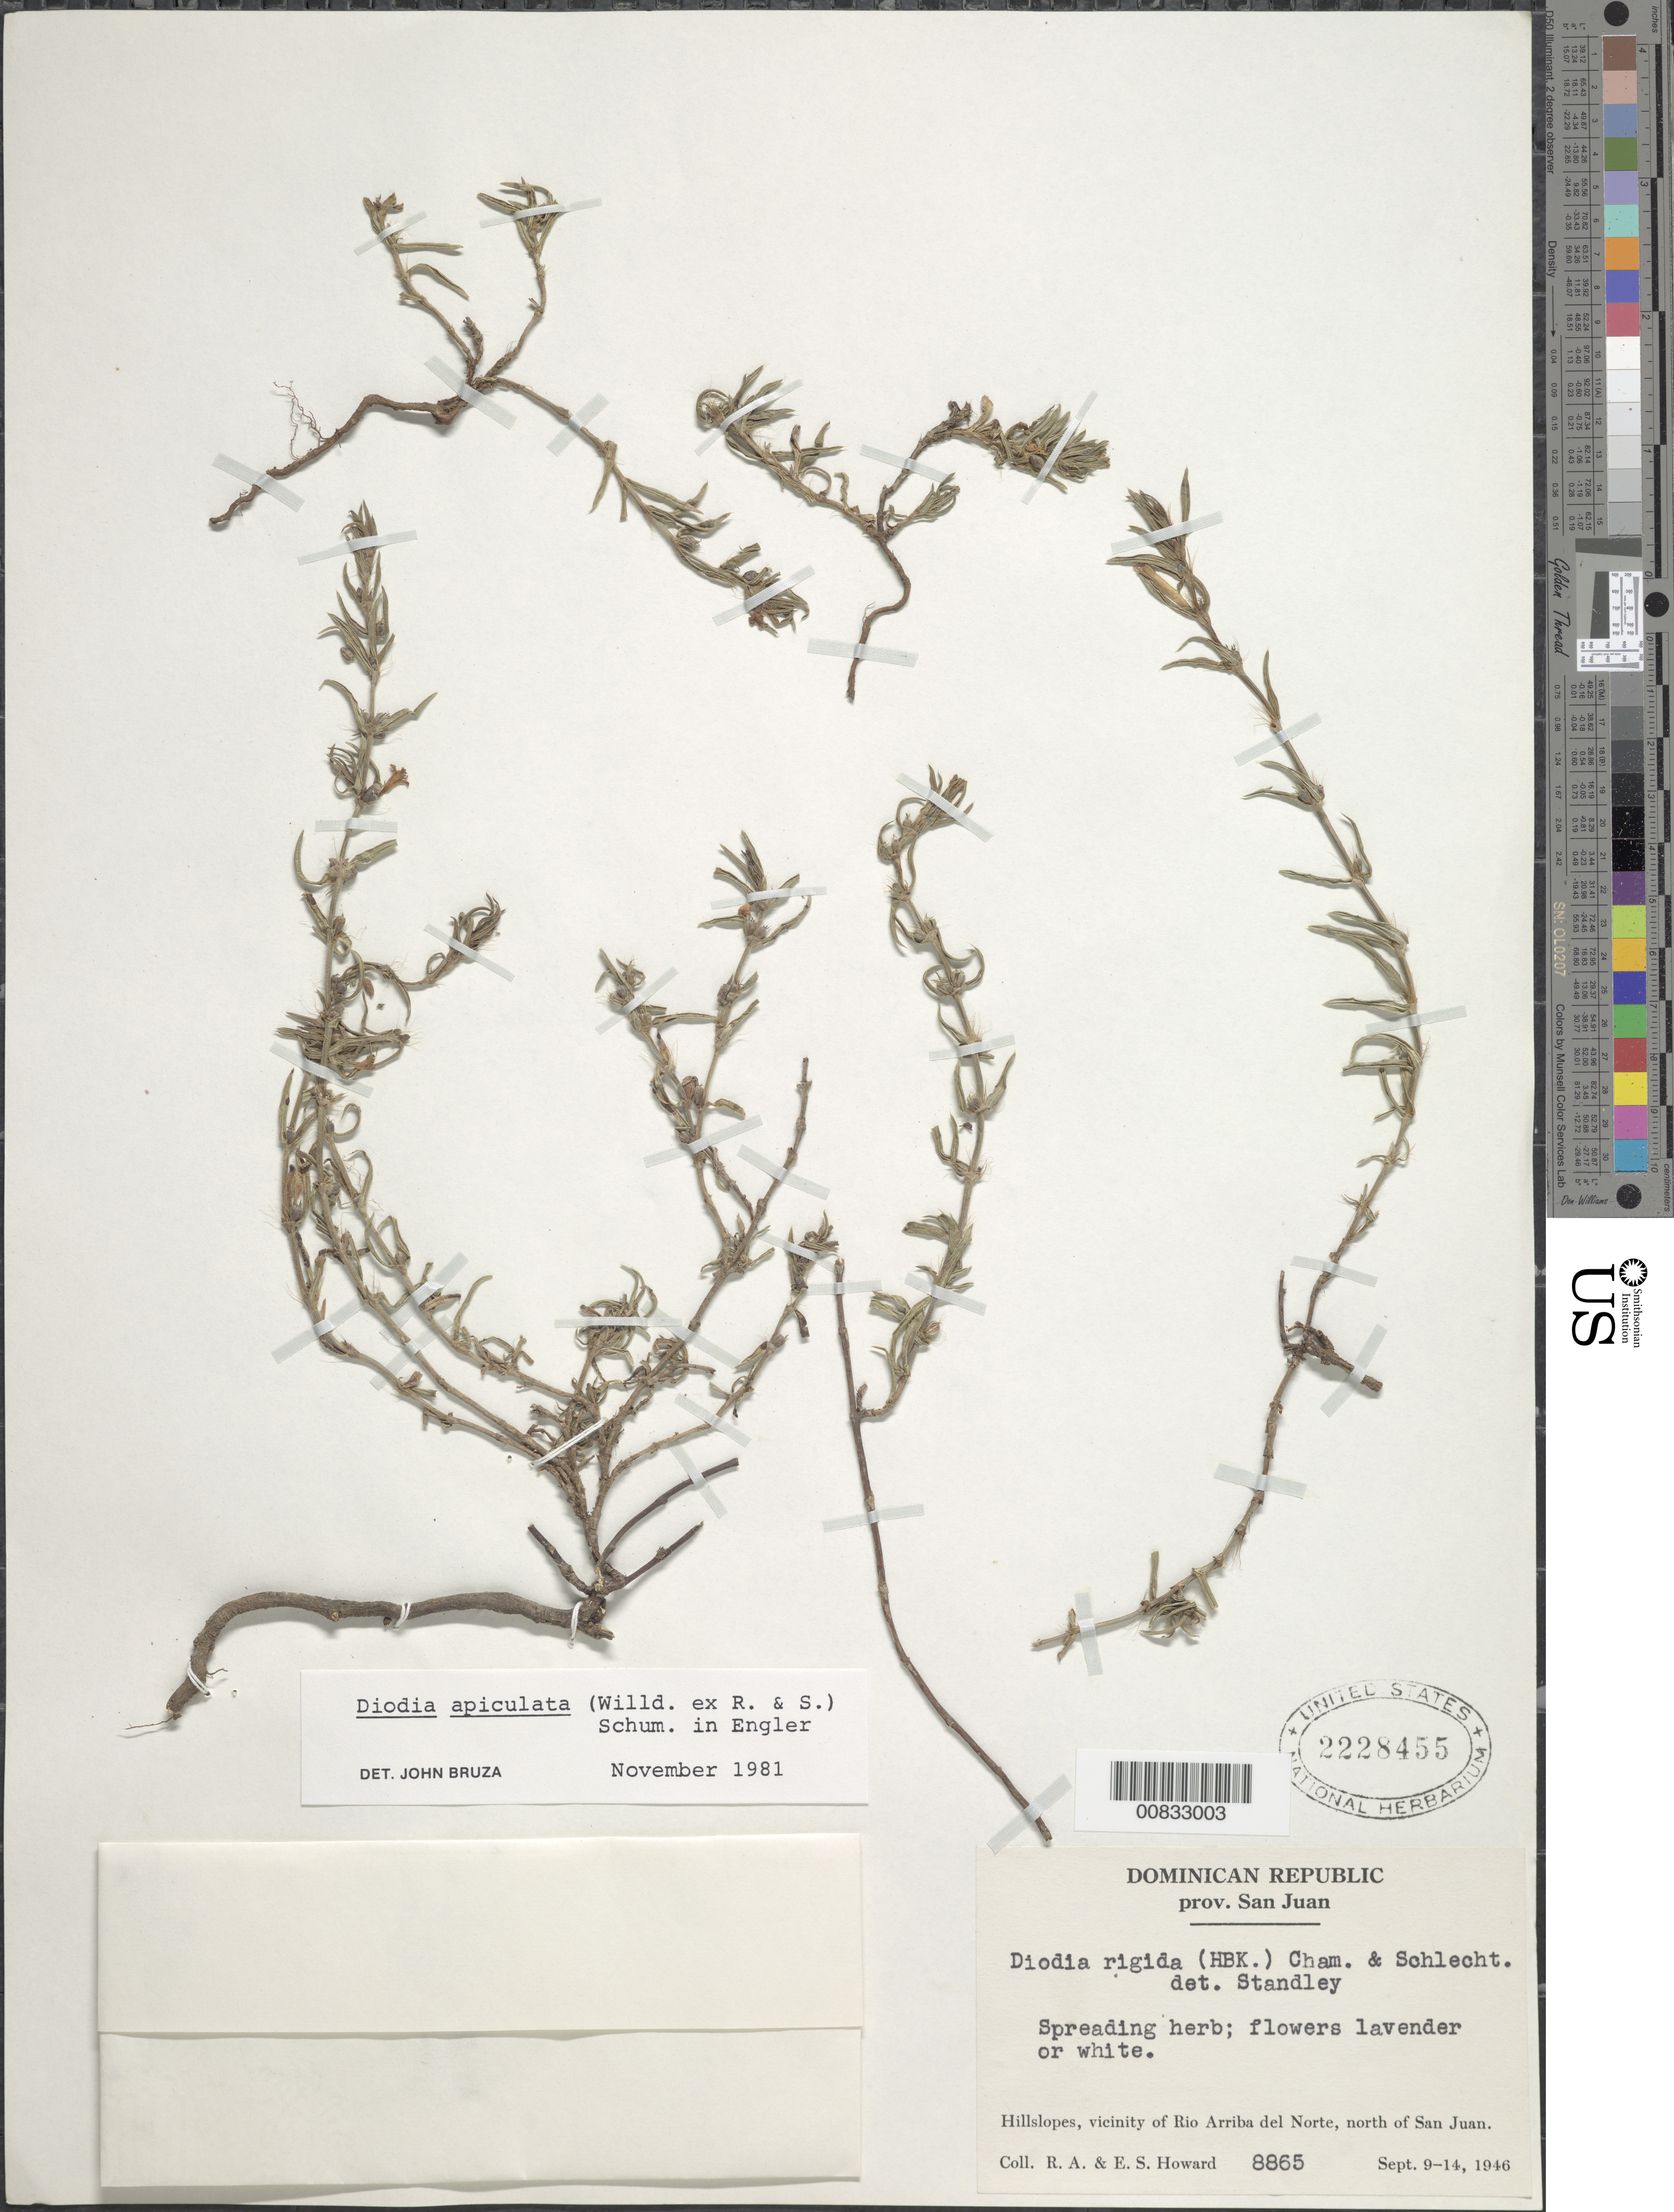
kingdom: Plantae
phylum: Tracheophyta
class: Magnoliopsida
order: Gentianales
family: Rubiaceae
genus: Diodella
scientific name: Diodella apiculata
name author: (Willd. ex Roem. & Schult.) Delprete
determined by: Bruza, J.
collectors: R. A. Howard & E. S. Howard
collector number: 8865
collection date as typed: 09 Sep 1946 to 14 Sep 1946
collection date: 1946-09-09/1946-09-14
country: Dominican Republic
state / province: San Juan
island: Hispaniola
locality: Vicinity of Rio Arriba del Norte, N of San Juan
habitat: Hillslopes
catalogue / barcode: US 2228455